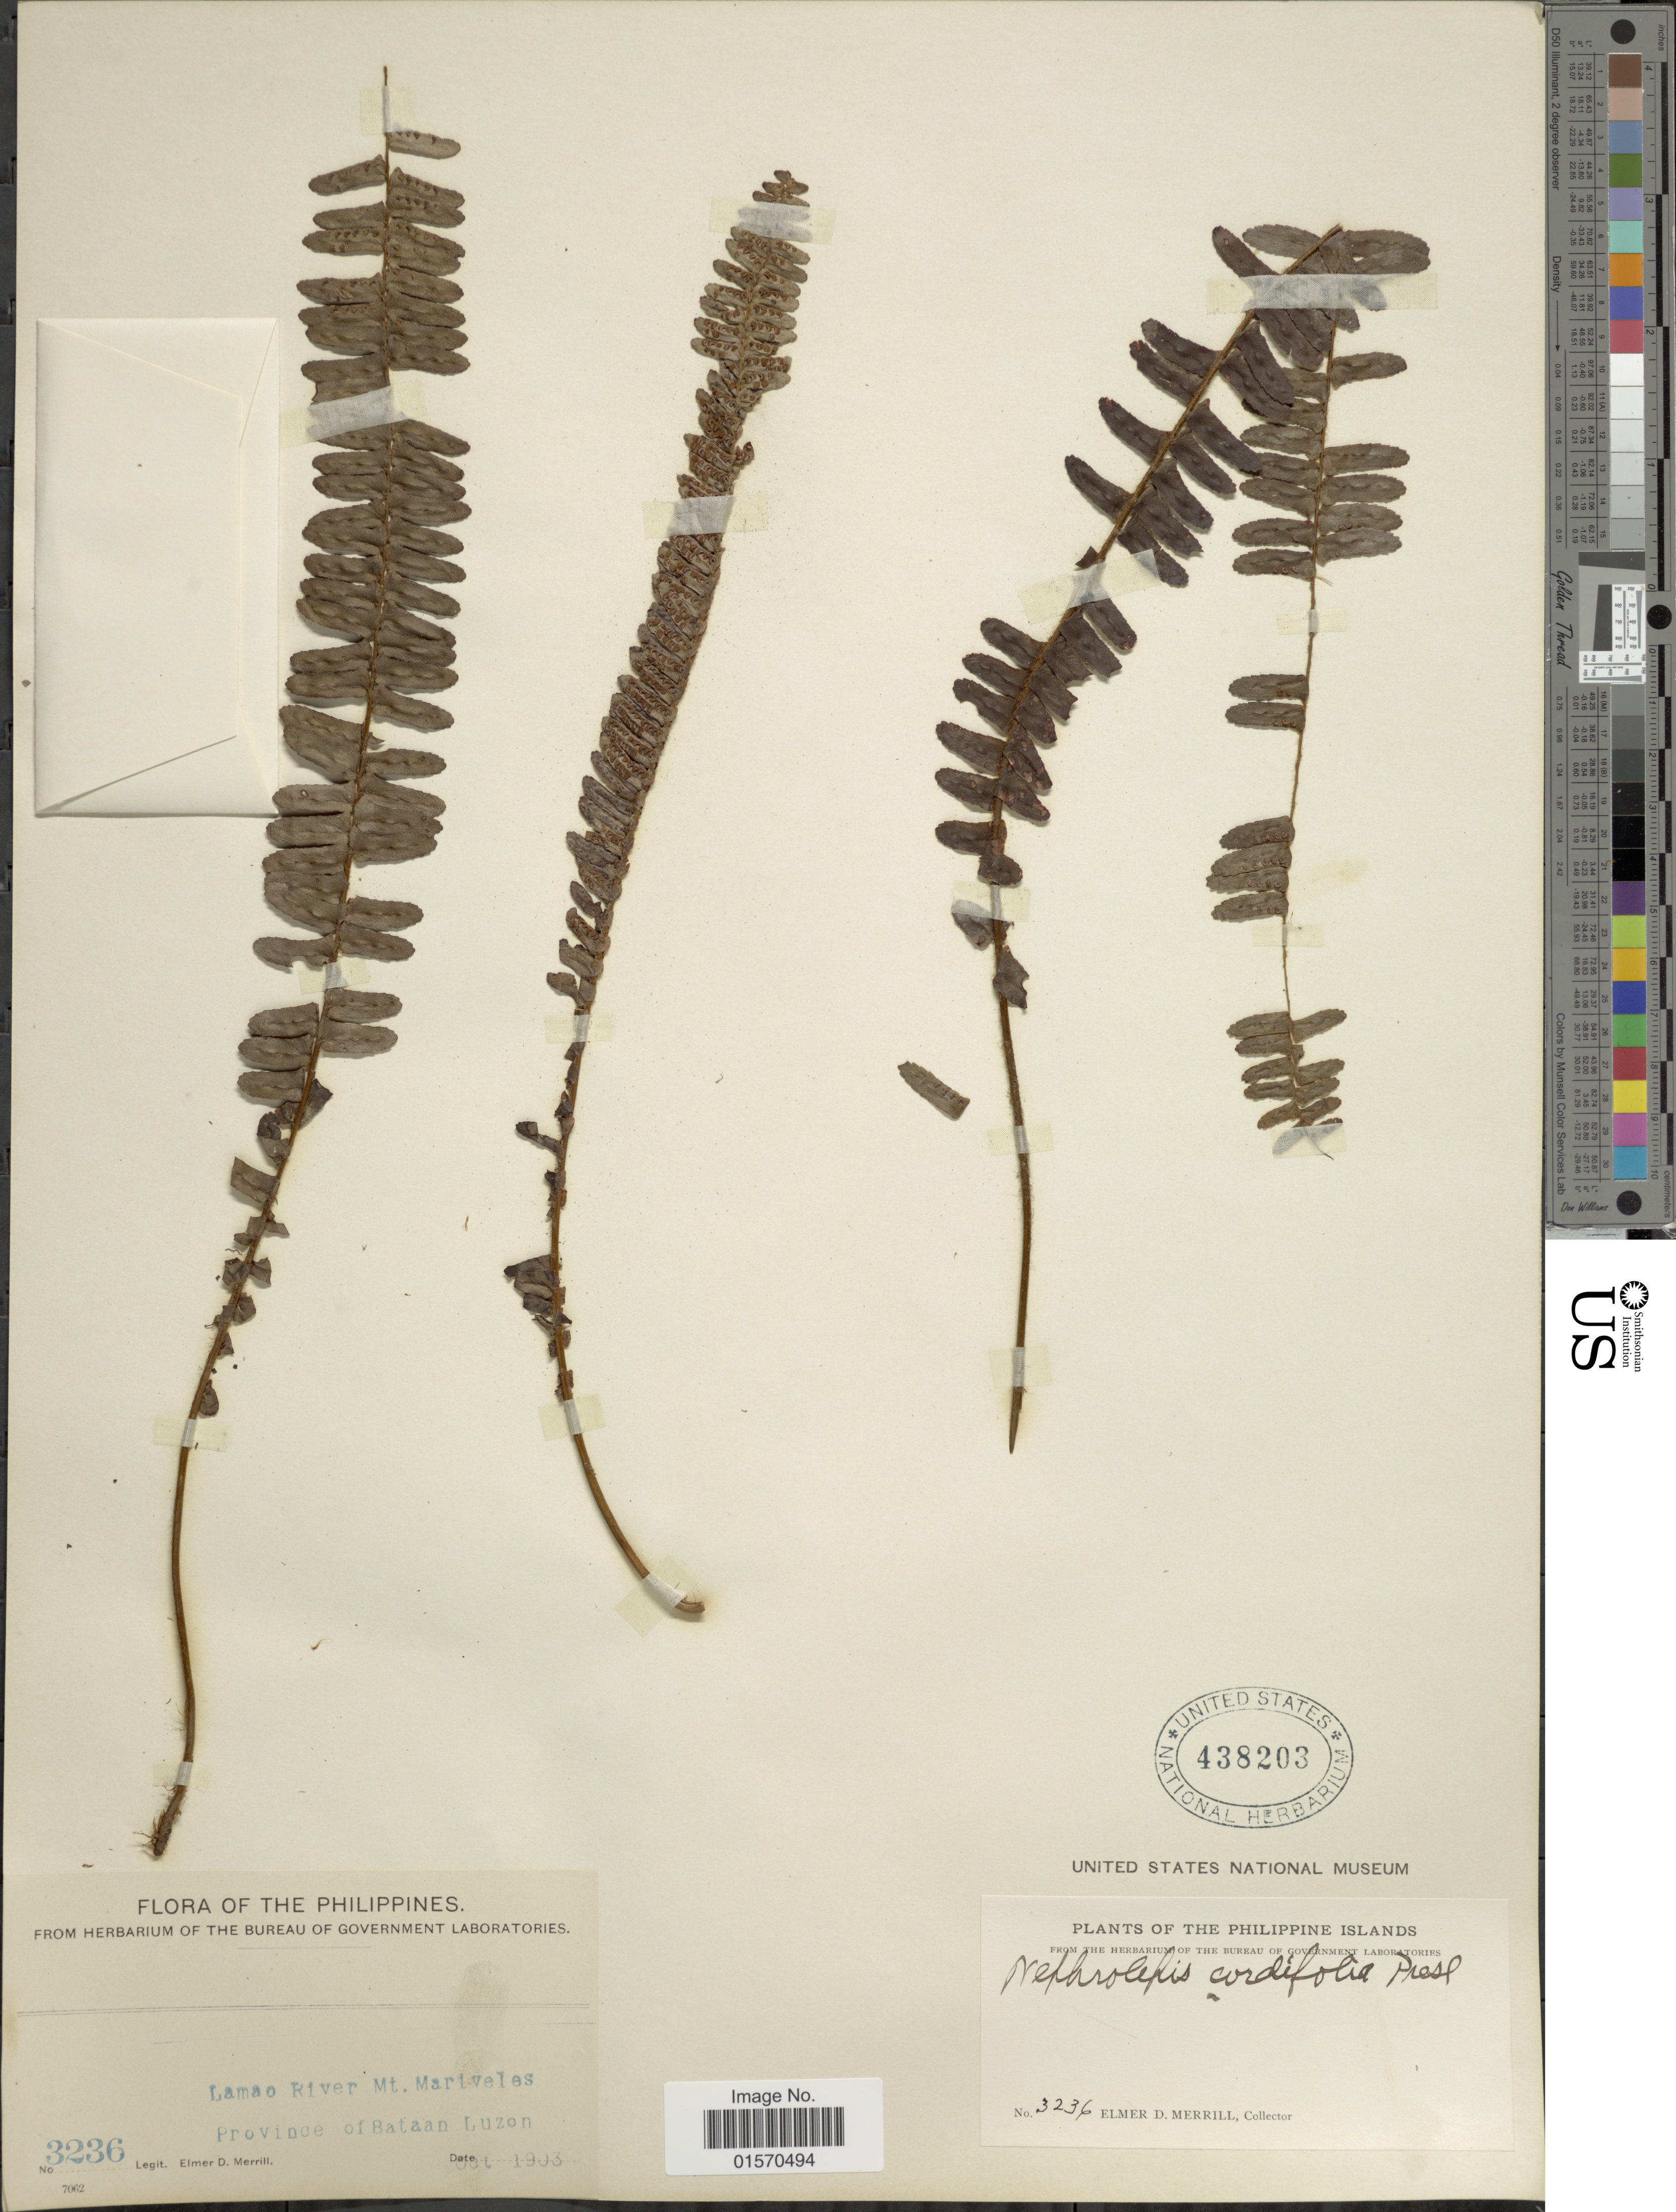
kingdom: Plantae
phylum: Tracheophyta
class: Polypodiopsida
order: Polypodiales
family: Nephrolepidaceae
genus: Nephrolepis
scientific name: Nephrolepis cordifolia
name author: (L.) C. Presl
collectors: E. D. Merrill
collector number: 3236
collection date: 1903-10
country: Philippines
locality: Philippine Islands. Lamao River Mt. Mariveles Province of Bataan Luzon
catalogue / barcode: US 438203